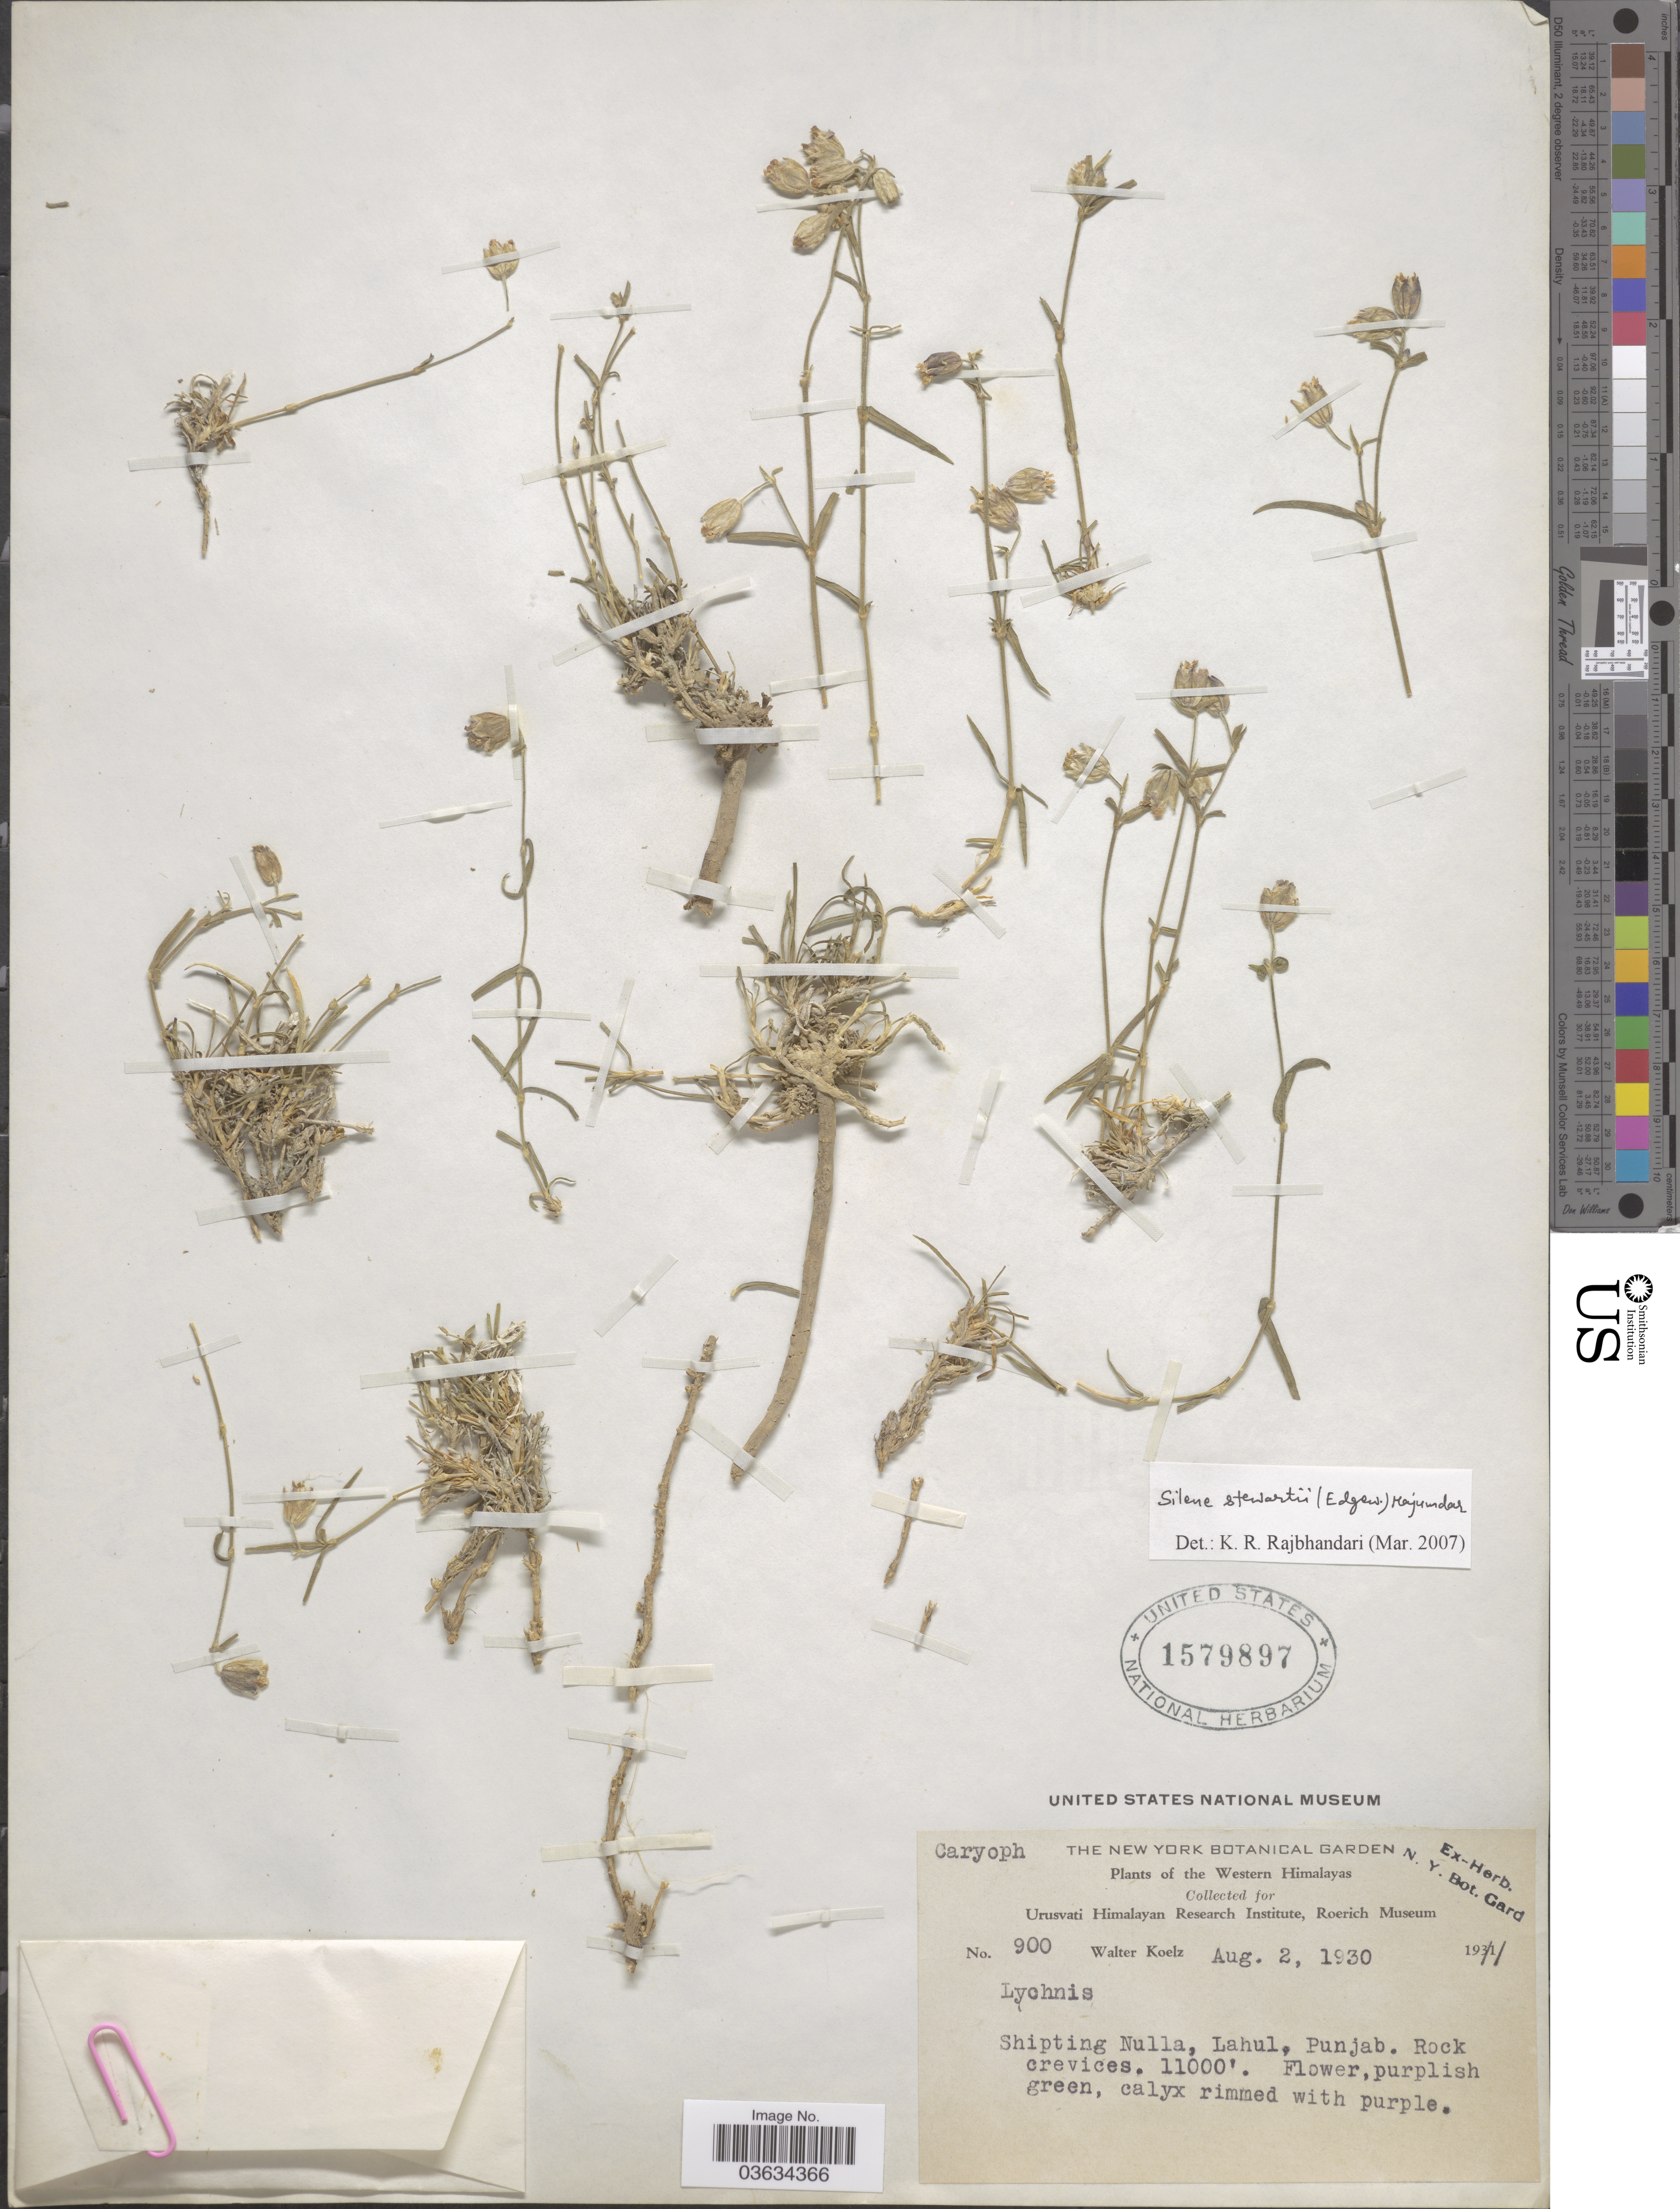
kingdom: Plantae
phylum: Tracheophyta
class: Magnoliopsida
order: Caryophyllales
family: Caryophyllaceae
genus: Silene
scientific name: Silene stewartii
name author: Ghaz.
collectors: W. N. Koelz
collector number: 900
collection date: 1930-08-02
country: India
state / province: Punjab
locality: Western Himalayas. Shipting Nulla, Lahul.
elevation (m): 3353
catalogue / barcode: US 1579897